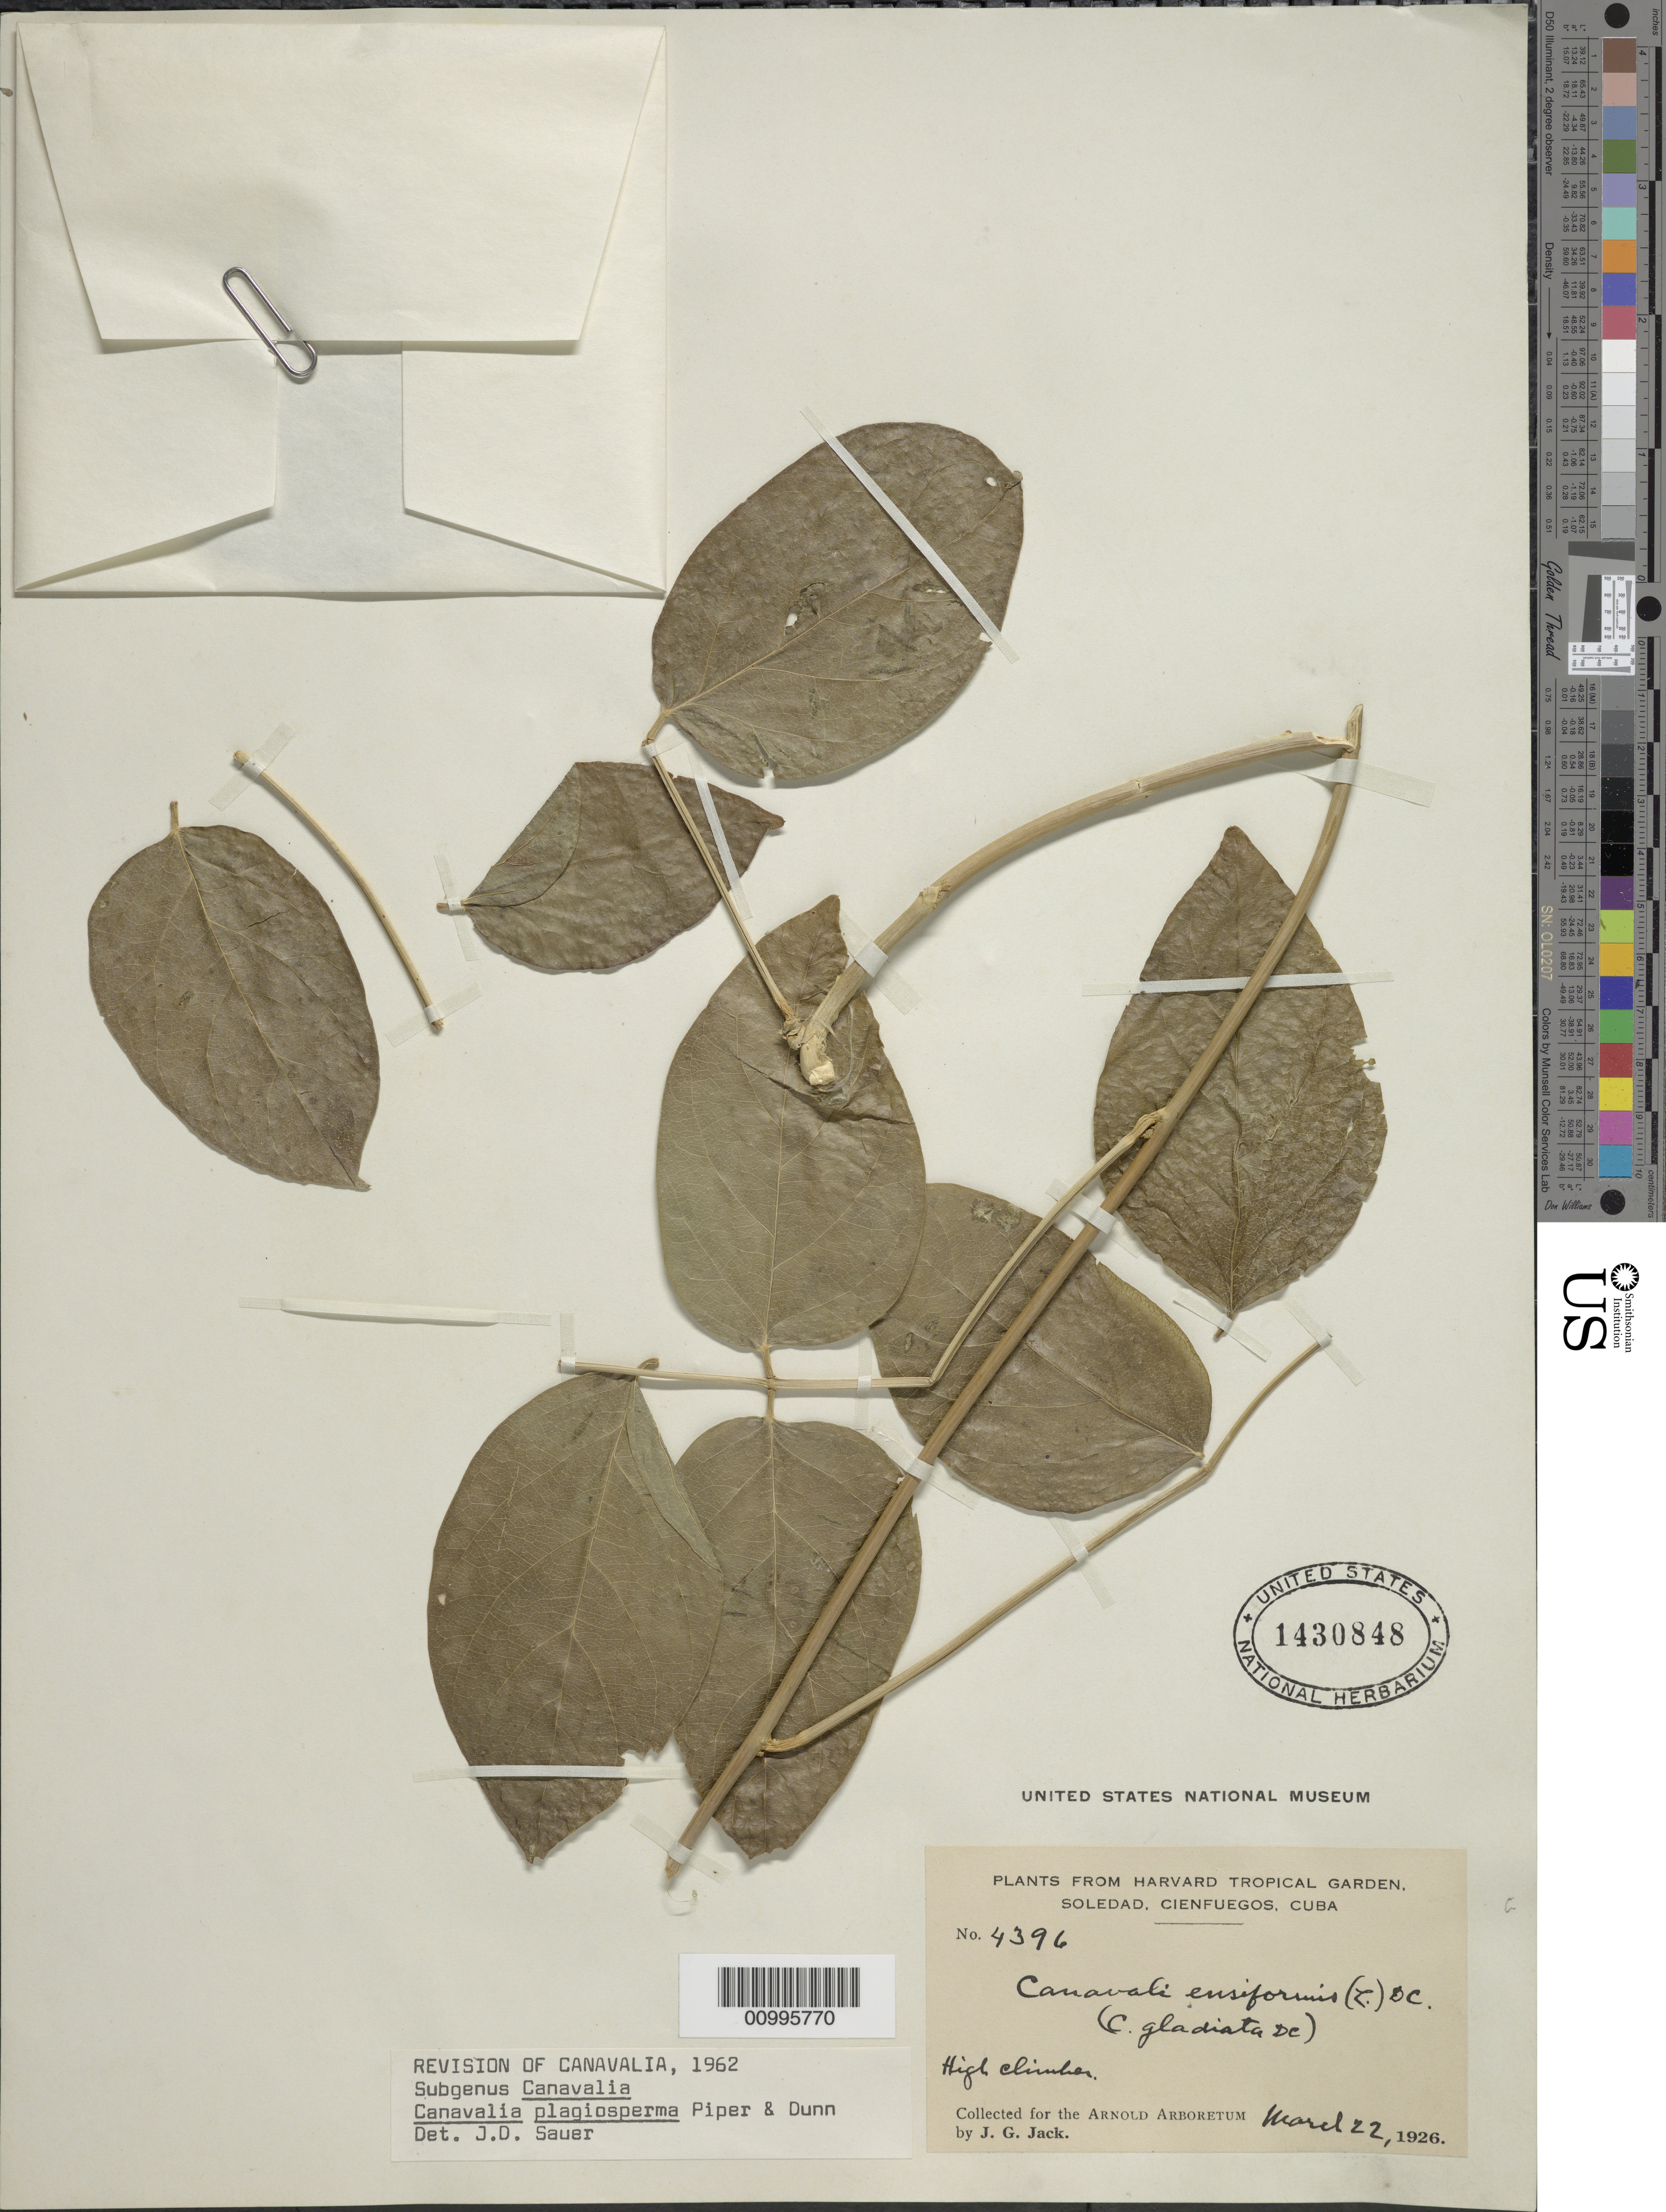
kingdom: Plantae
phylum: Tracheophyta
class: Magnoliopsida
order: Fabales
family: Fabaceae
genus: Canavalia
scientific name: Canavalia plagiosperma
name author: Piper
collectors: J. G. Jack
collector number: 4396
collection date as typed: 22 Mar 1926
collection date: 1926-03-22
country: Cuba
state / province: Cienfuegos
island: Cuba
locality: Soledad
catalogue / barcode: US 1430848